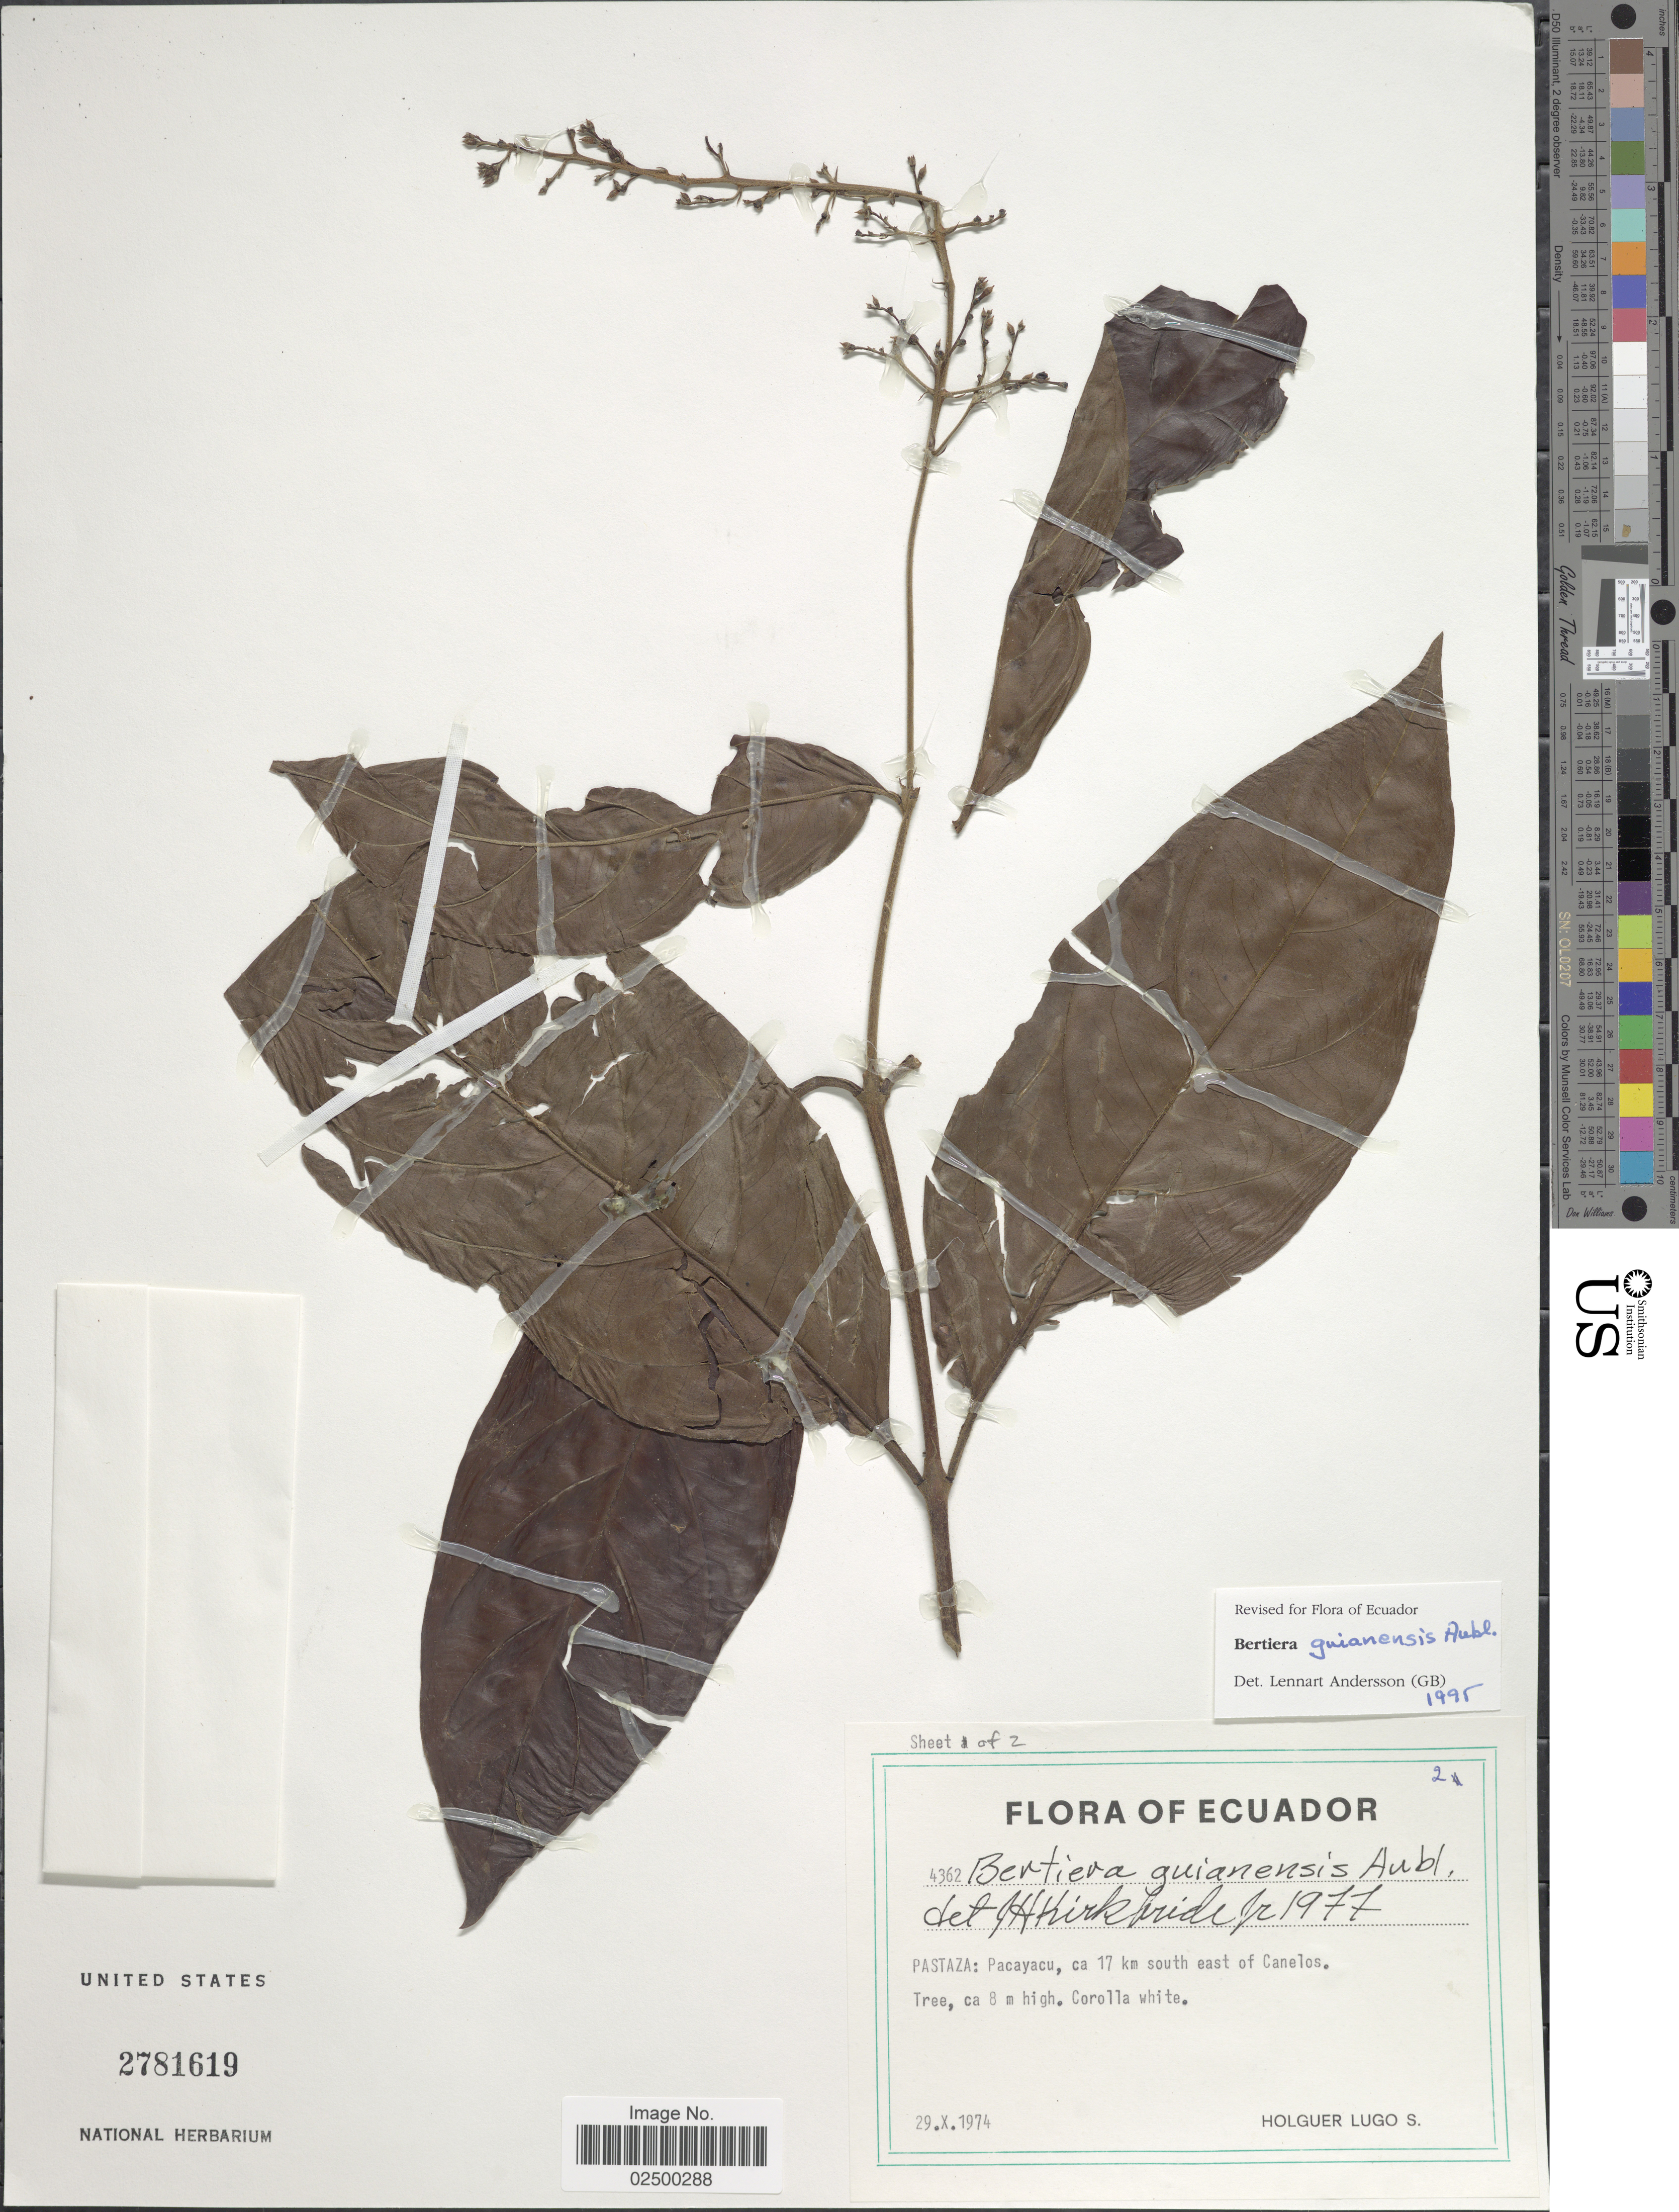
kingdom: Plantae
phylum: Tracheophyta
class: Magnoliopsida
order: Gentianales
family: Rubiaceae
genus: Bertiera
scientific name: Bertiera guianensis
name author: Aubl.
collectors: H. Lugo S.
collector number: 4362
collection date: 1974-10-29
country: Ecuador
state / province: Pastaza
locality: Pacayacu, ca 17 km south east of Canelos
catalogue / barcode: US 2781619